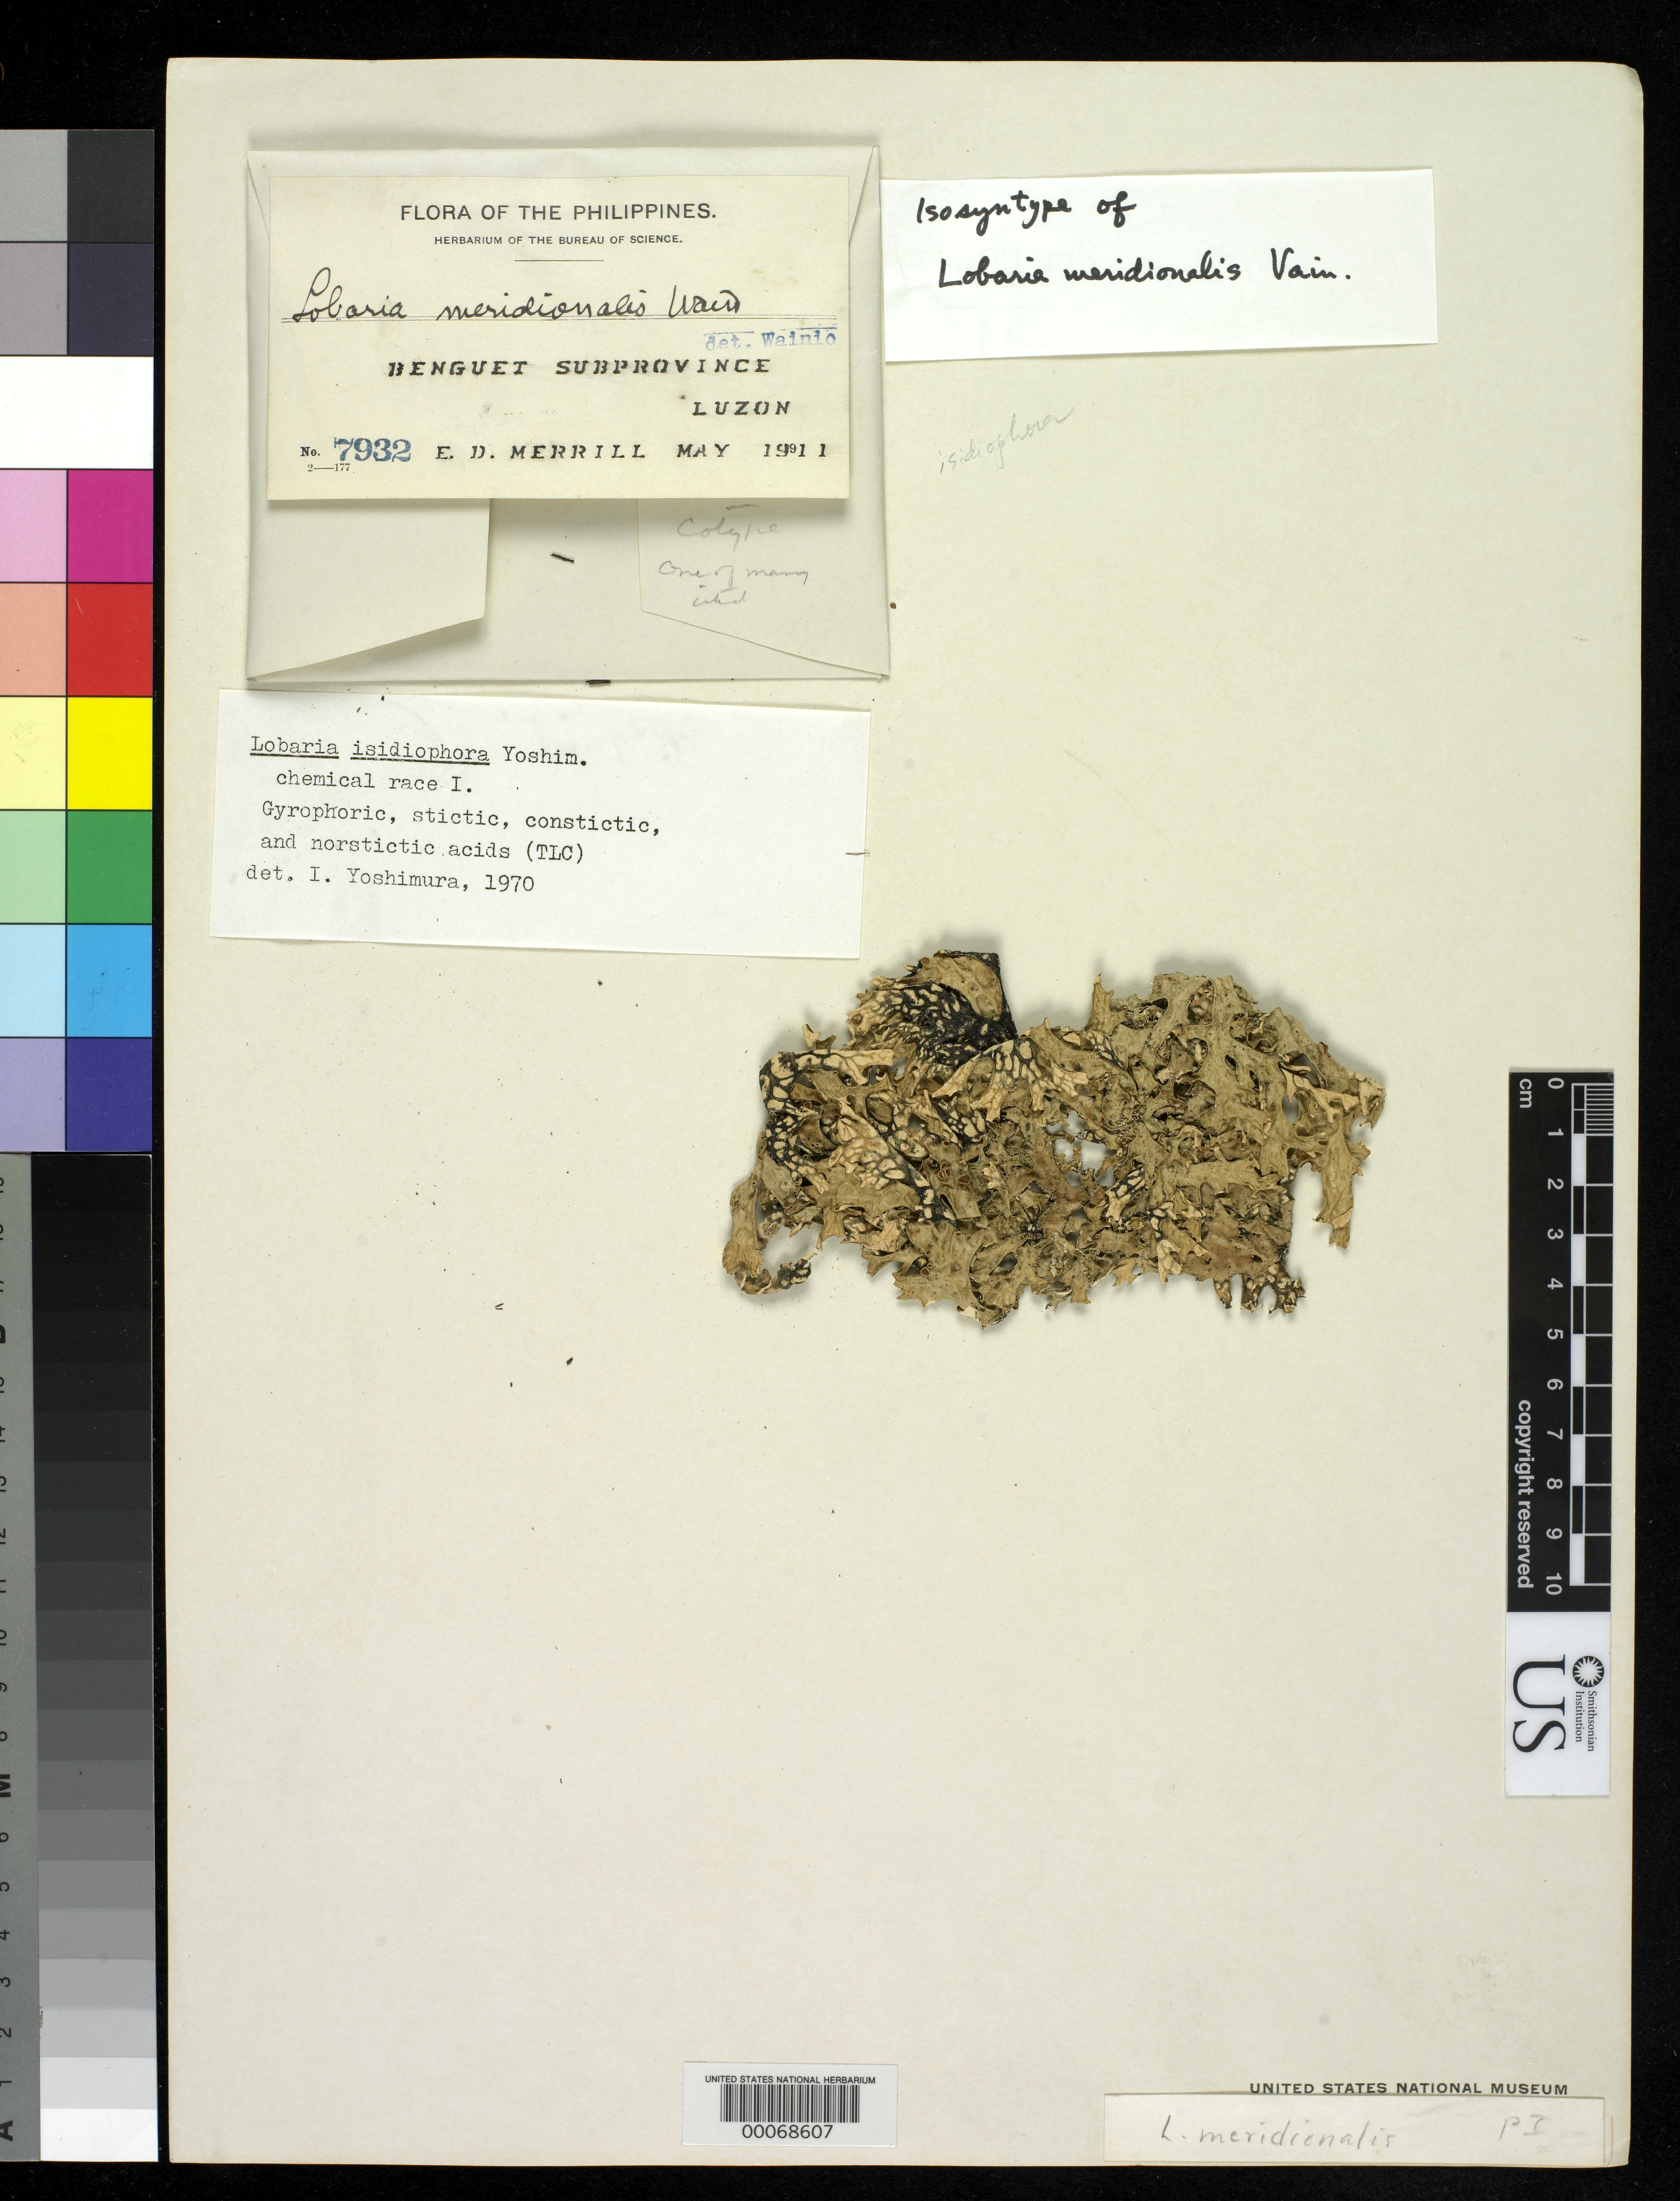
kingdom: Fungi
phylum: Ascomycota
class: Lecanoromycetes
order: Peltigerales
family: Lobariaceae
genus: Lobaria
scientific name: Lobaria meridionalis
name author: Vain.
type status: Isosyntype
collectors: E. D. Merrill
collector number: Bur. Sci. 7932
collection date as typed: May 1911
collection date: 1911-05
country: Philippines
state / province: Cordillera (Administrative Region)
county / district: Benguet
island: Luzon